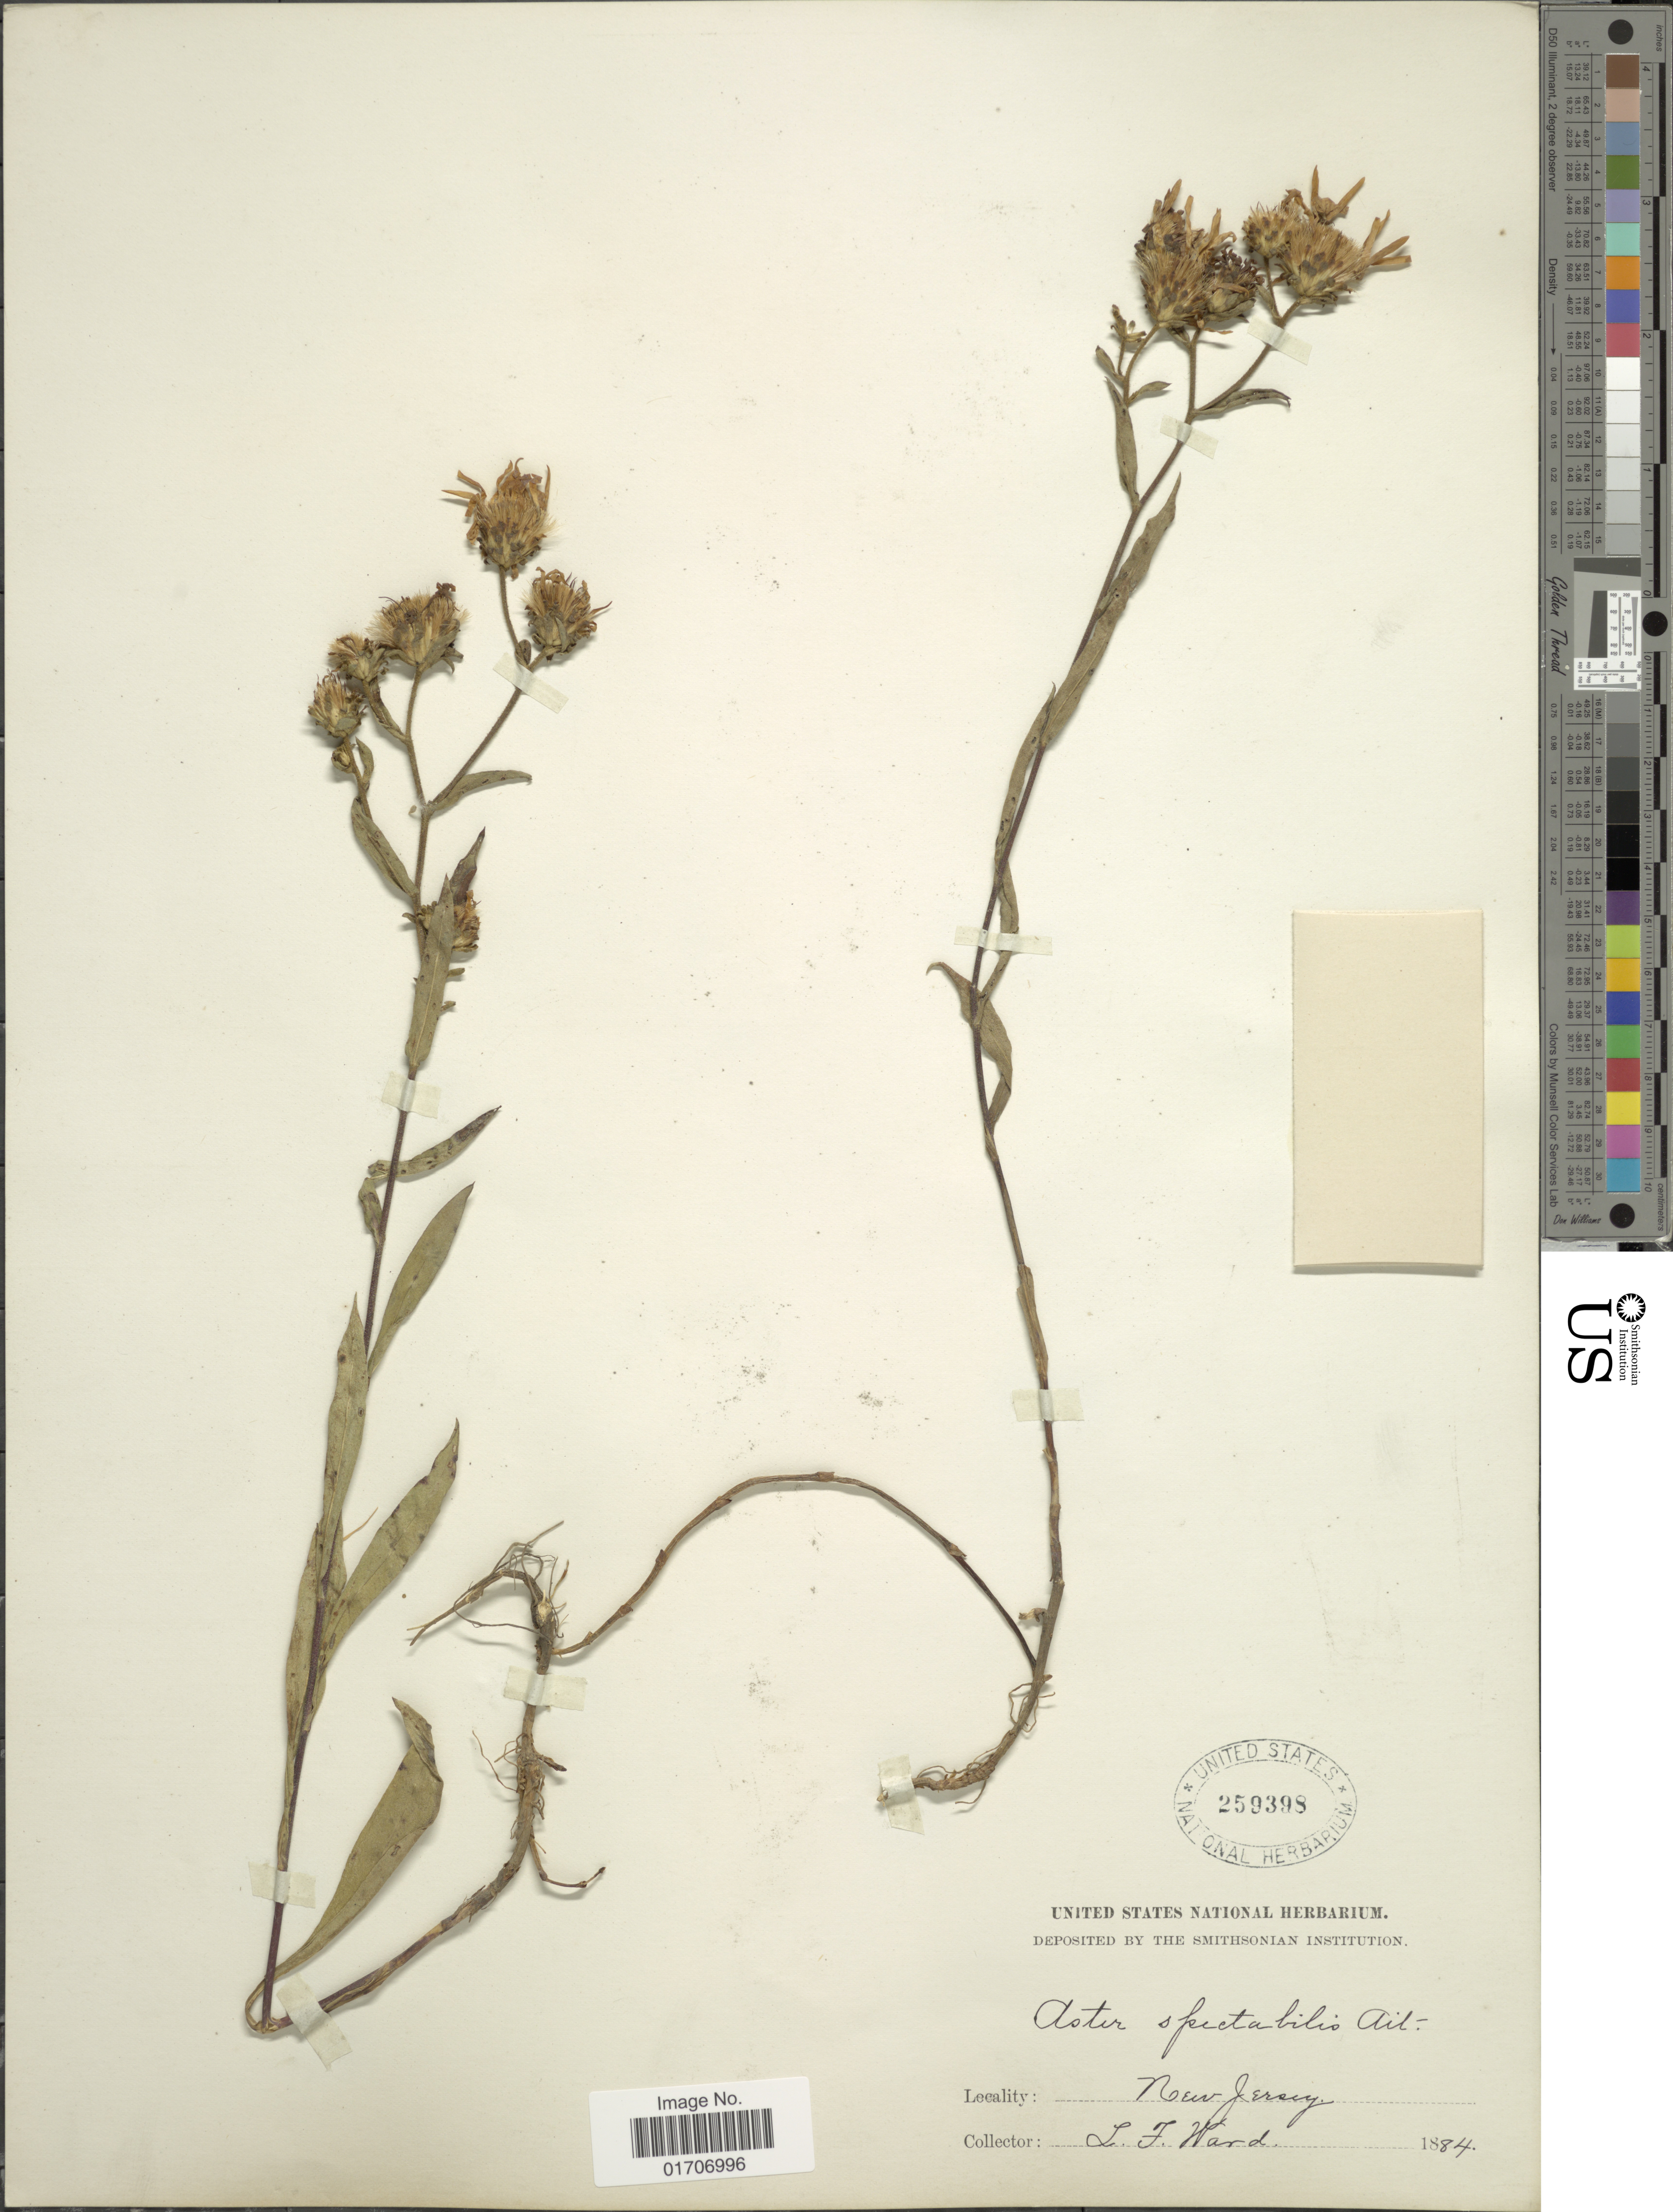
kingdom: Plantae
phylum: Tracheophyta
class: Magnoliopsida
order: Asterales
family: Asteraceae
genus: Eurybia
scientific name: Eurybia spectabilis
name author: (Aiton) G.L. Nesom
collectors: L. Ward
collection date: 1884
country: United States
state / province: New Jersey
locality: New Jersey.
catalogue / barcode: US 259398